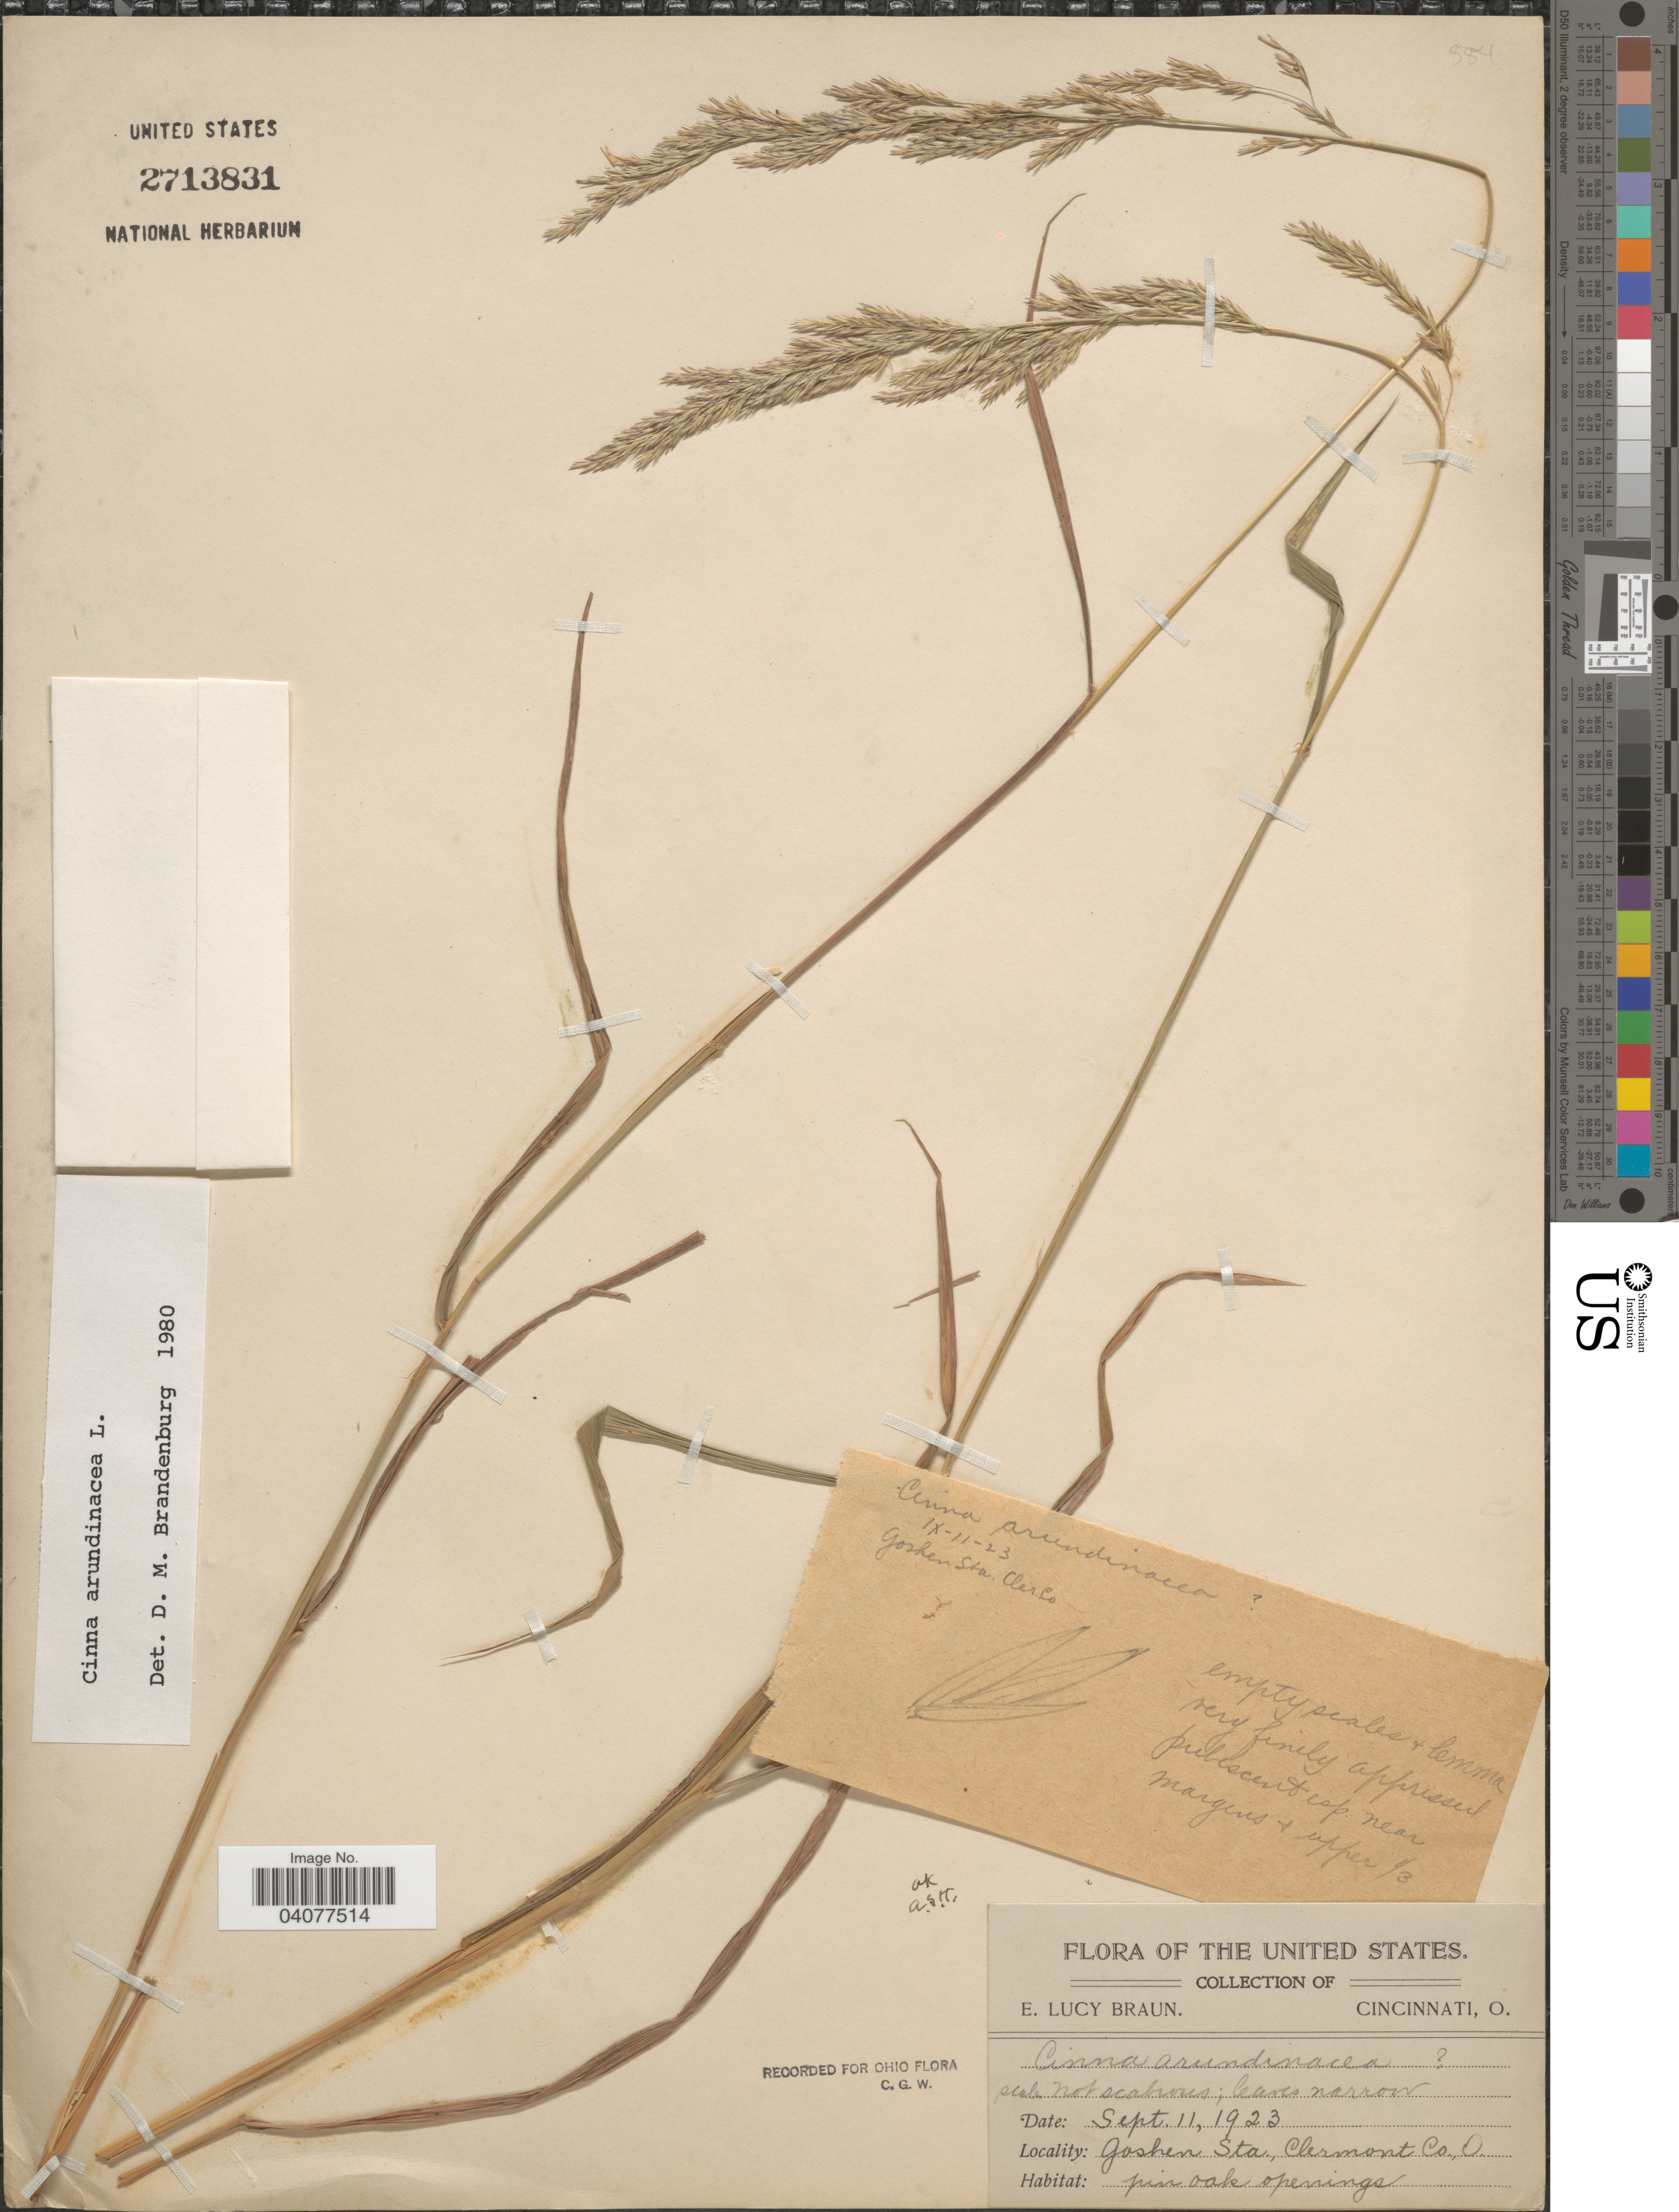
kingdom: Plantae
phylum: Tracheophyta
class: Liliopsida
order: Poales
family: Poaceae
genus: Cinna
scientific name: Cinna arundinacea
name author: L.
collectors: E. L. Braun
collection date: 1923-09-11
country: United States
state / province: Ohio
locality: Goshen Sta., Clermont Co.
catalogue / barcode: US 2713831